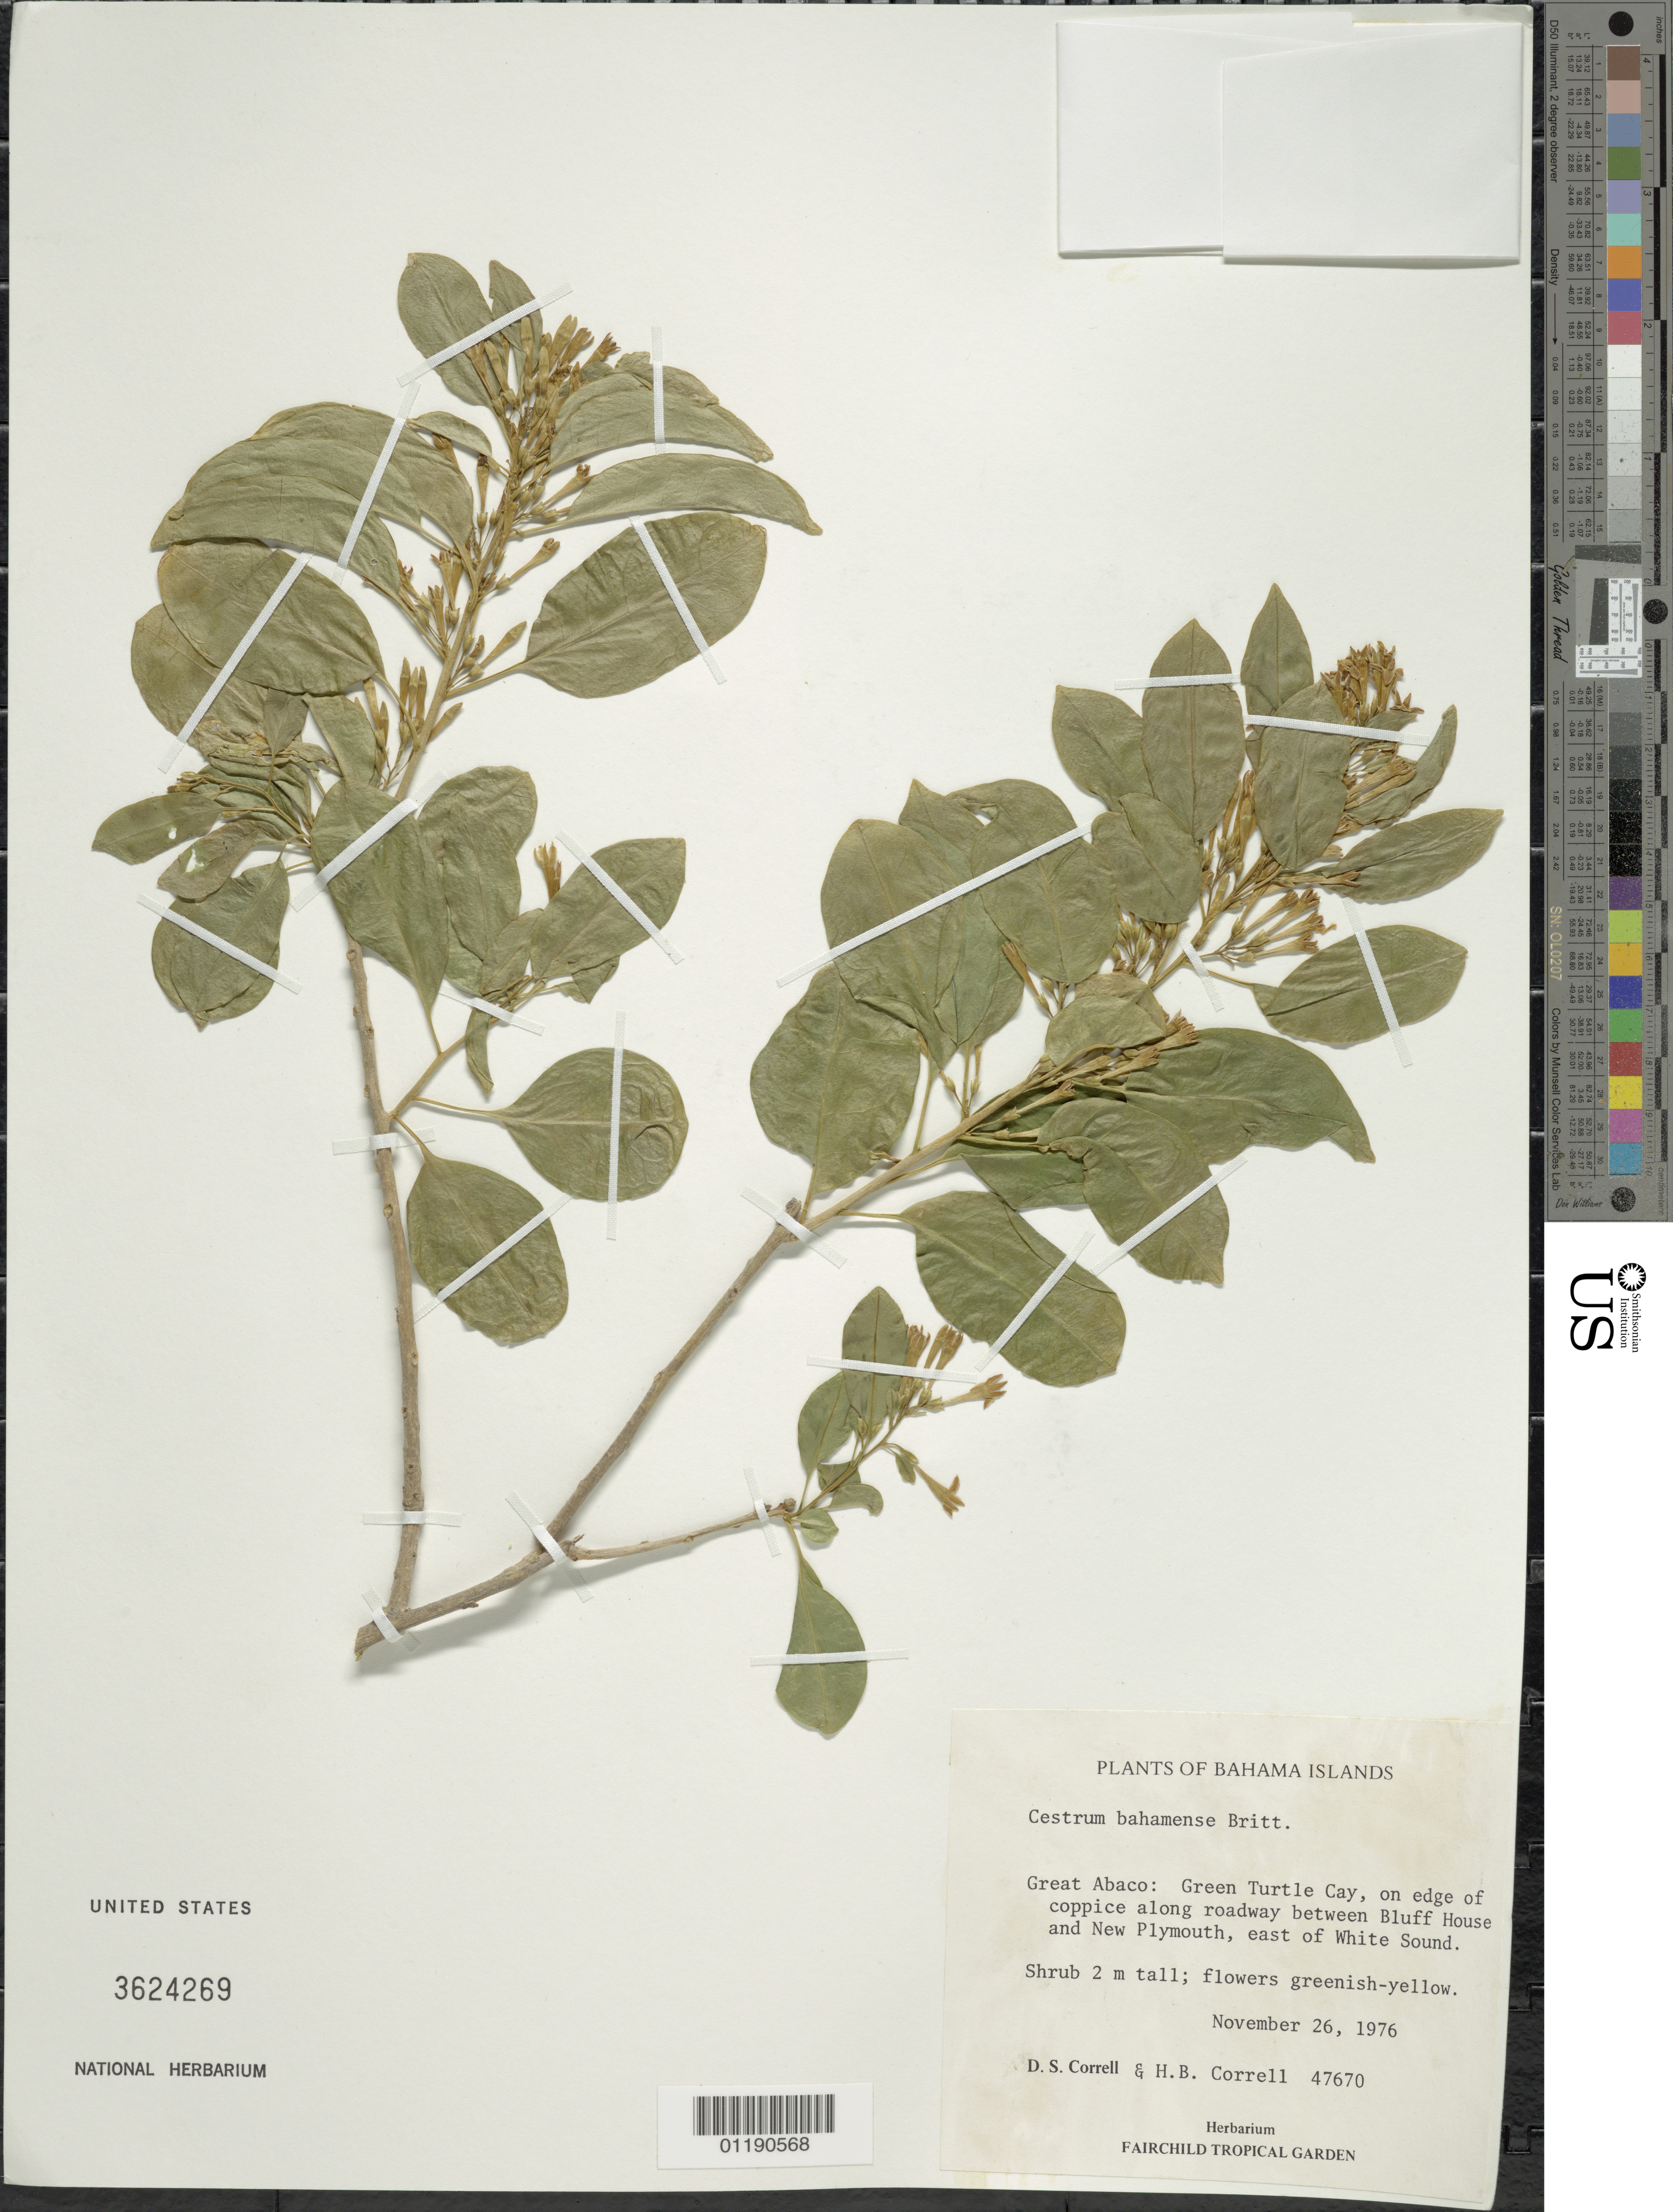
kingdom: Plantae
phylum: Tracheophyta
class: Magnoliopsida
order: Solanales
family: Solanaceae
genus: Cestrum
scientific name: Cestrum bahamense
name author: Britton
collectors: D. S. Correll & H. Correll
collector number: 47670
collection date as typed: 26 Nov 1976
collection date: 1976-11-26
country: Bahamas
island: Great Abaco I.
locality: Green Turtle Cay, on open rocky ridge along roadway between Bluff House and New Plymouth, east of White Sound.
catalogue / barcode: US 3624269